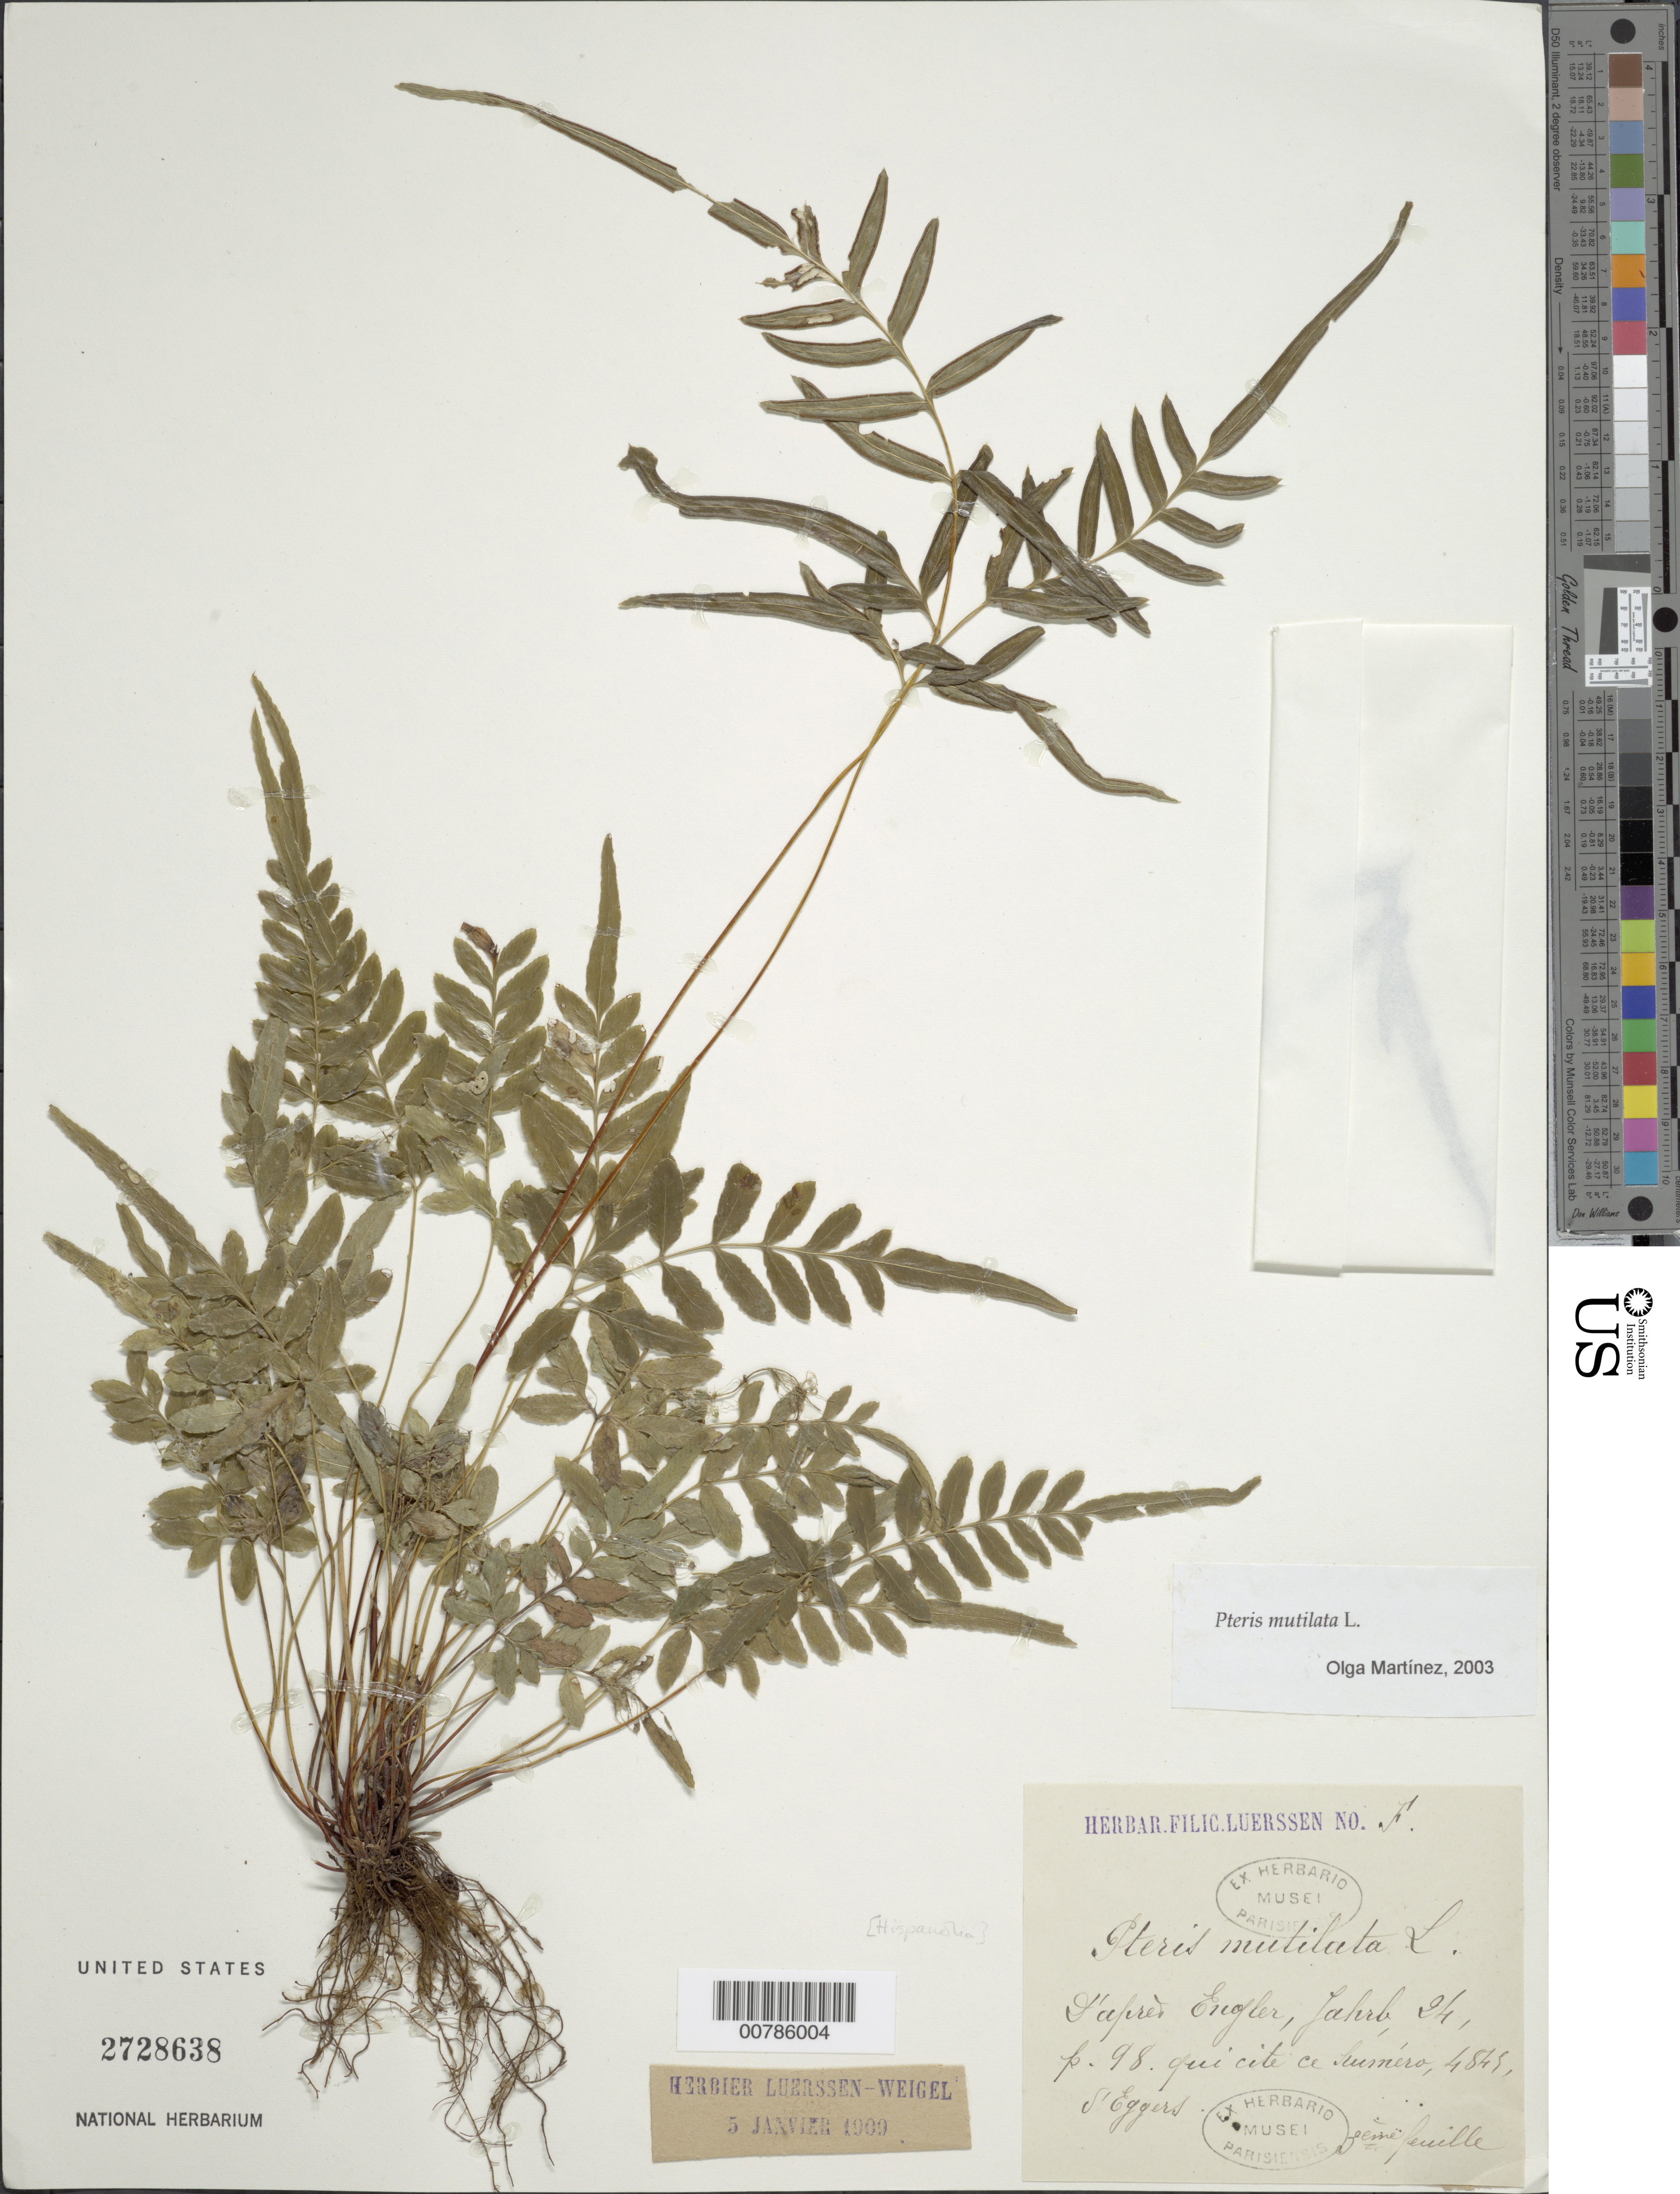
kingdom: Plantae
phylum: Tracheophyta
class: Polypodiopsida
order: Polypodiales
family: Pteridaceae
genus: Pteris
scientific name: Pteris mutilata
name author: L.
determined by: Martínez, O.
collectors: H. F. A. von Eggers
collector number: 4849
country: Dominican Republic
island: Hispaniola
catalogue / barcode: US 2728638